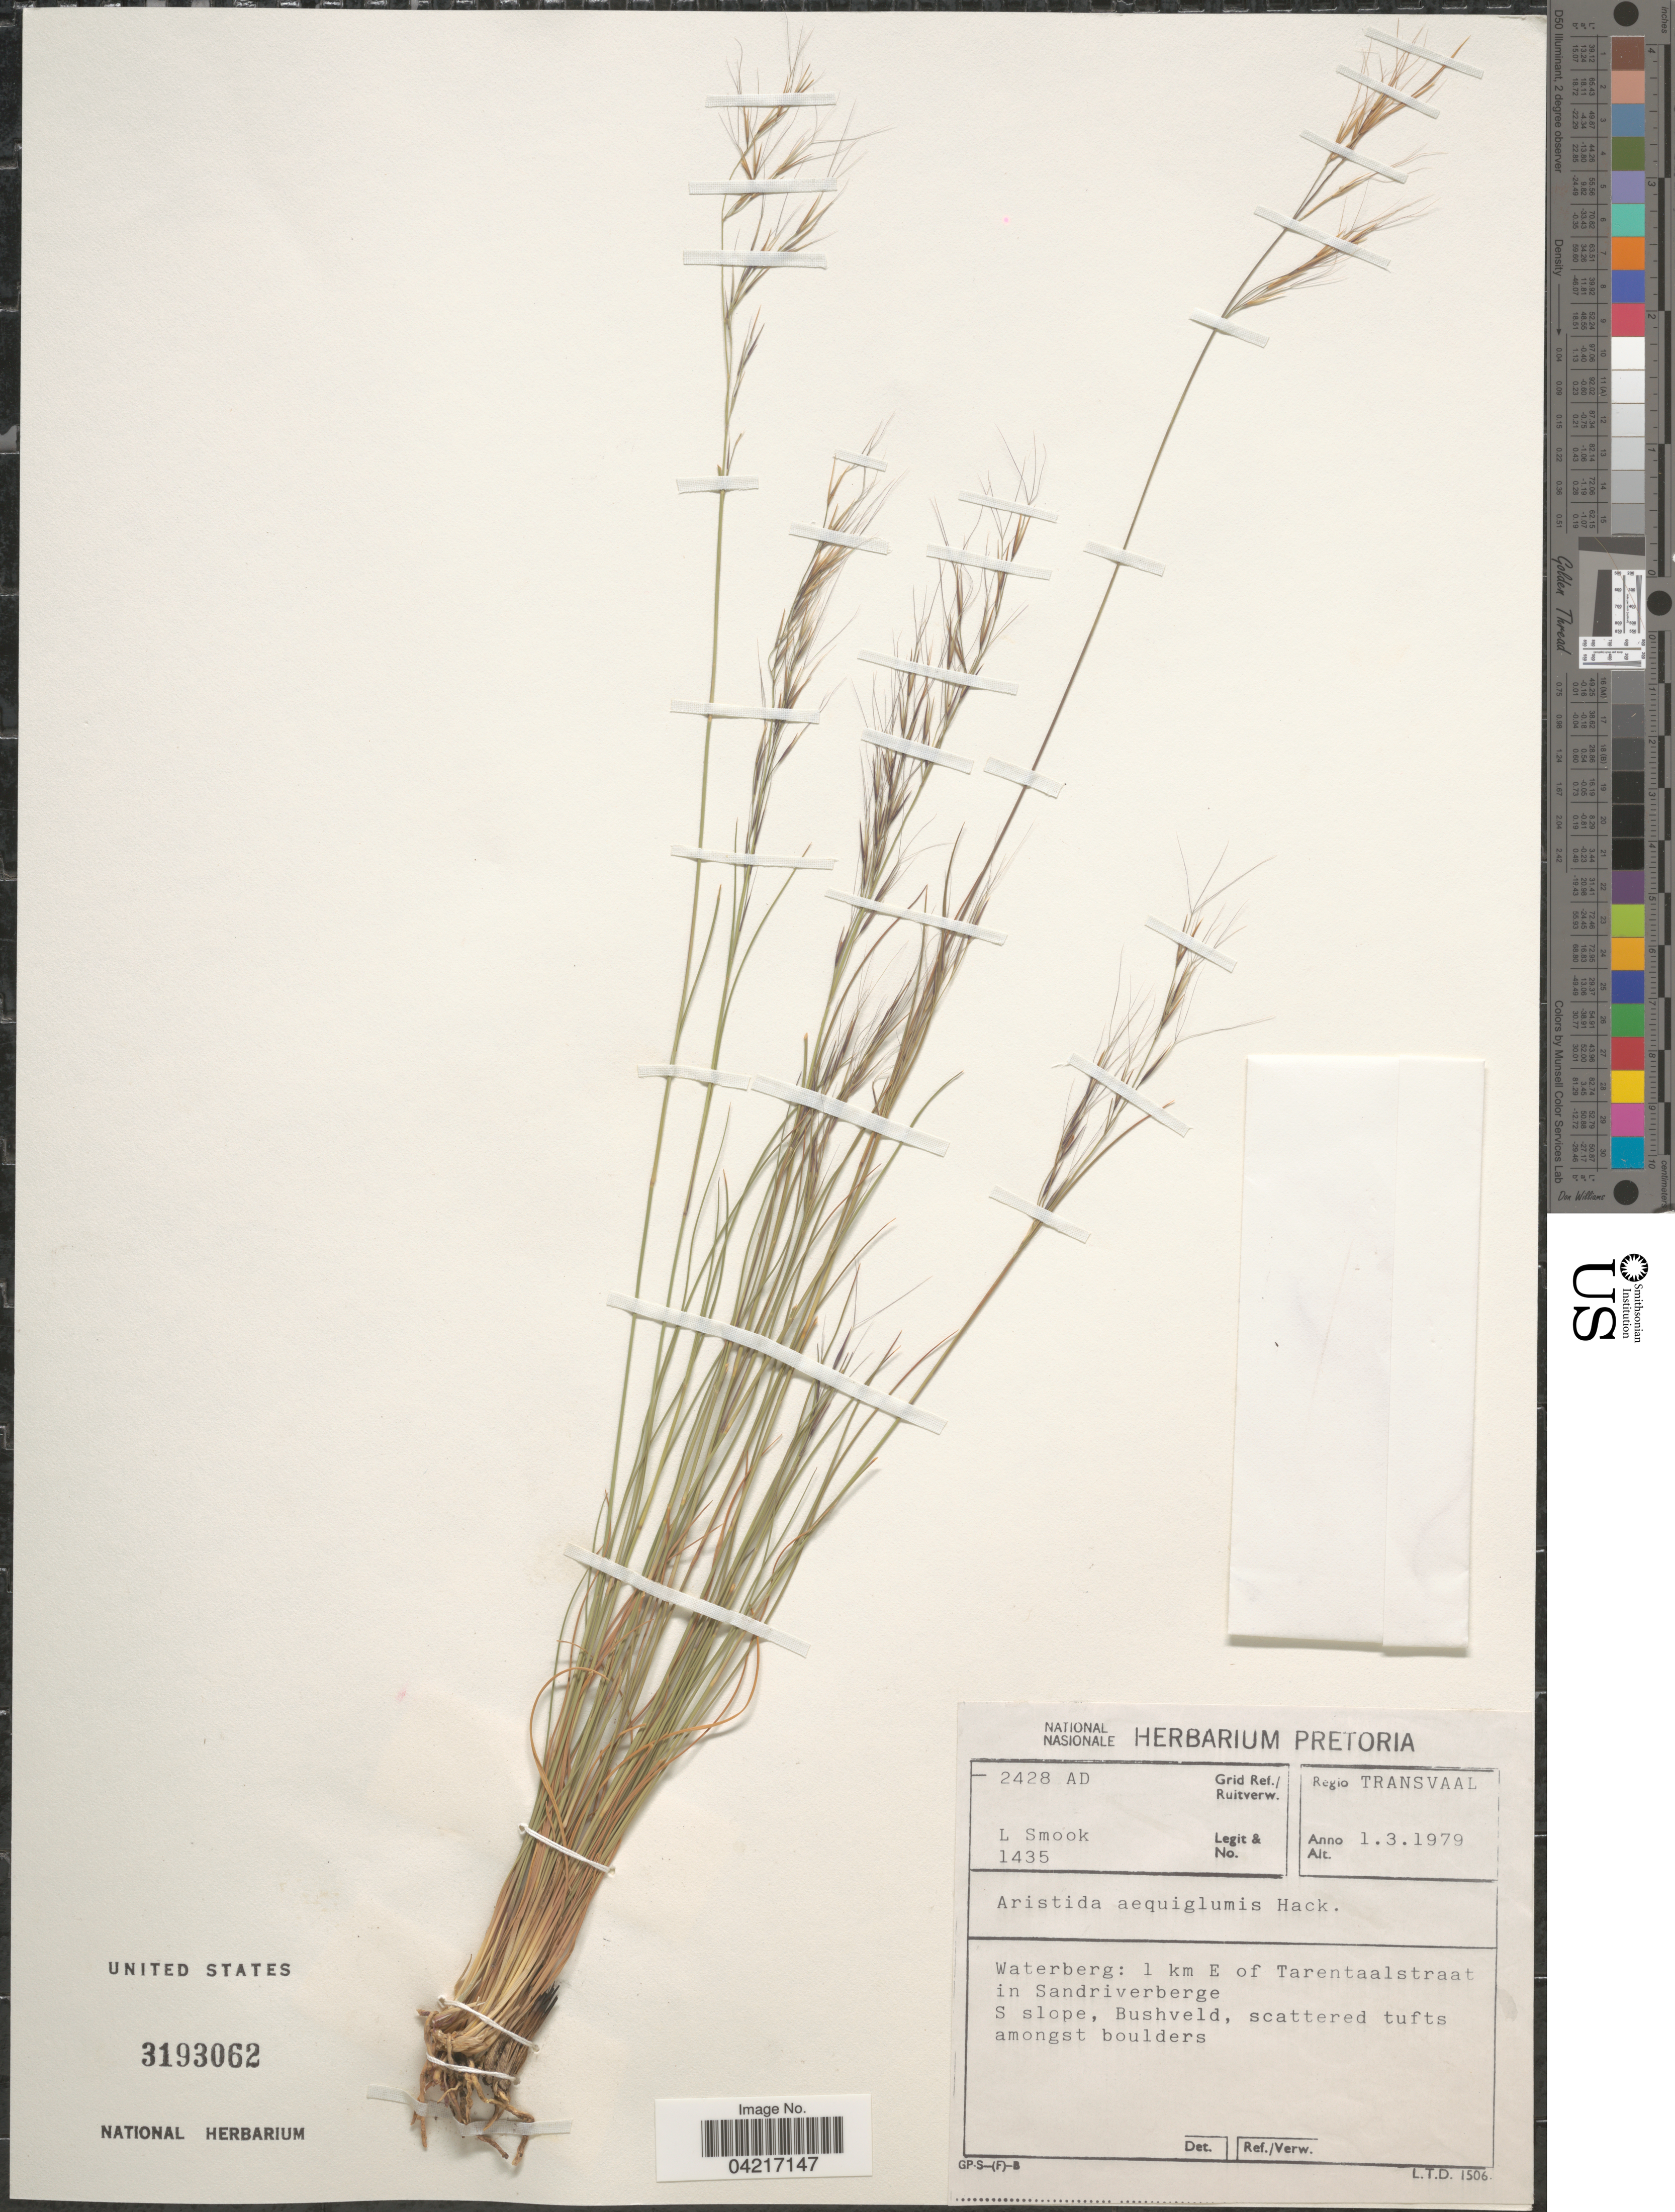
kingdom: Plantae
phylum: Tracheophyta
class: Liliopsida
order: Poales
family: Poaceae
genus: Aristida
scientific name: Aristida aequiglumis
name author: Hack. in Schinz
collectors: L. Smook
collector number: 1435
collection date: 1979-03-01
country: South Africa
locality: Grid Ref./Ruitverw. 2528 AD. Regio Transvaal. Waterberg: 1 km E of Tarentaalstraat in Sandriverberge. S slope, Bushveld, scattered tufts amongst boulders.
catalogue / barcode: US 3193062